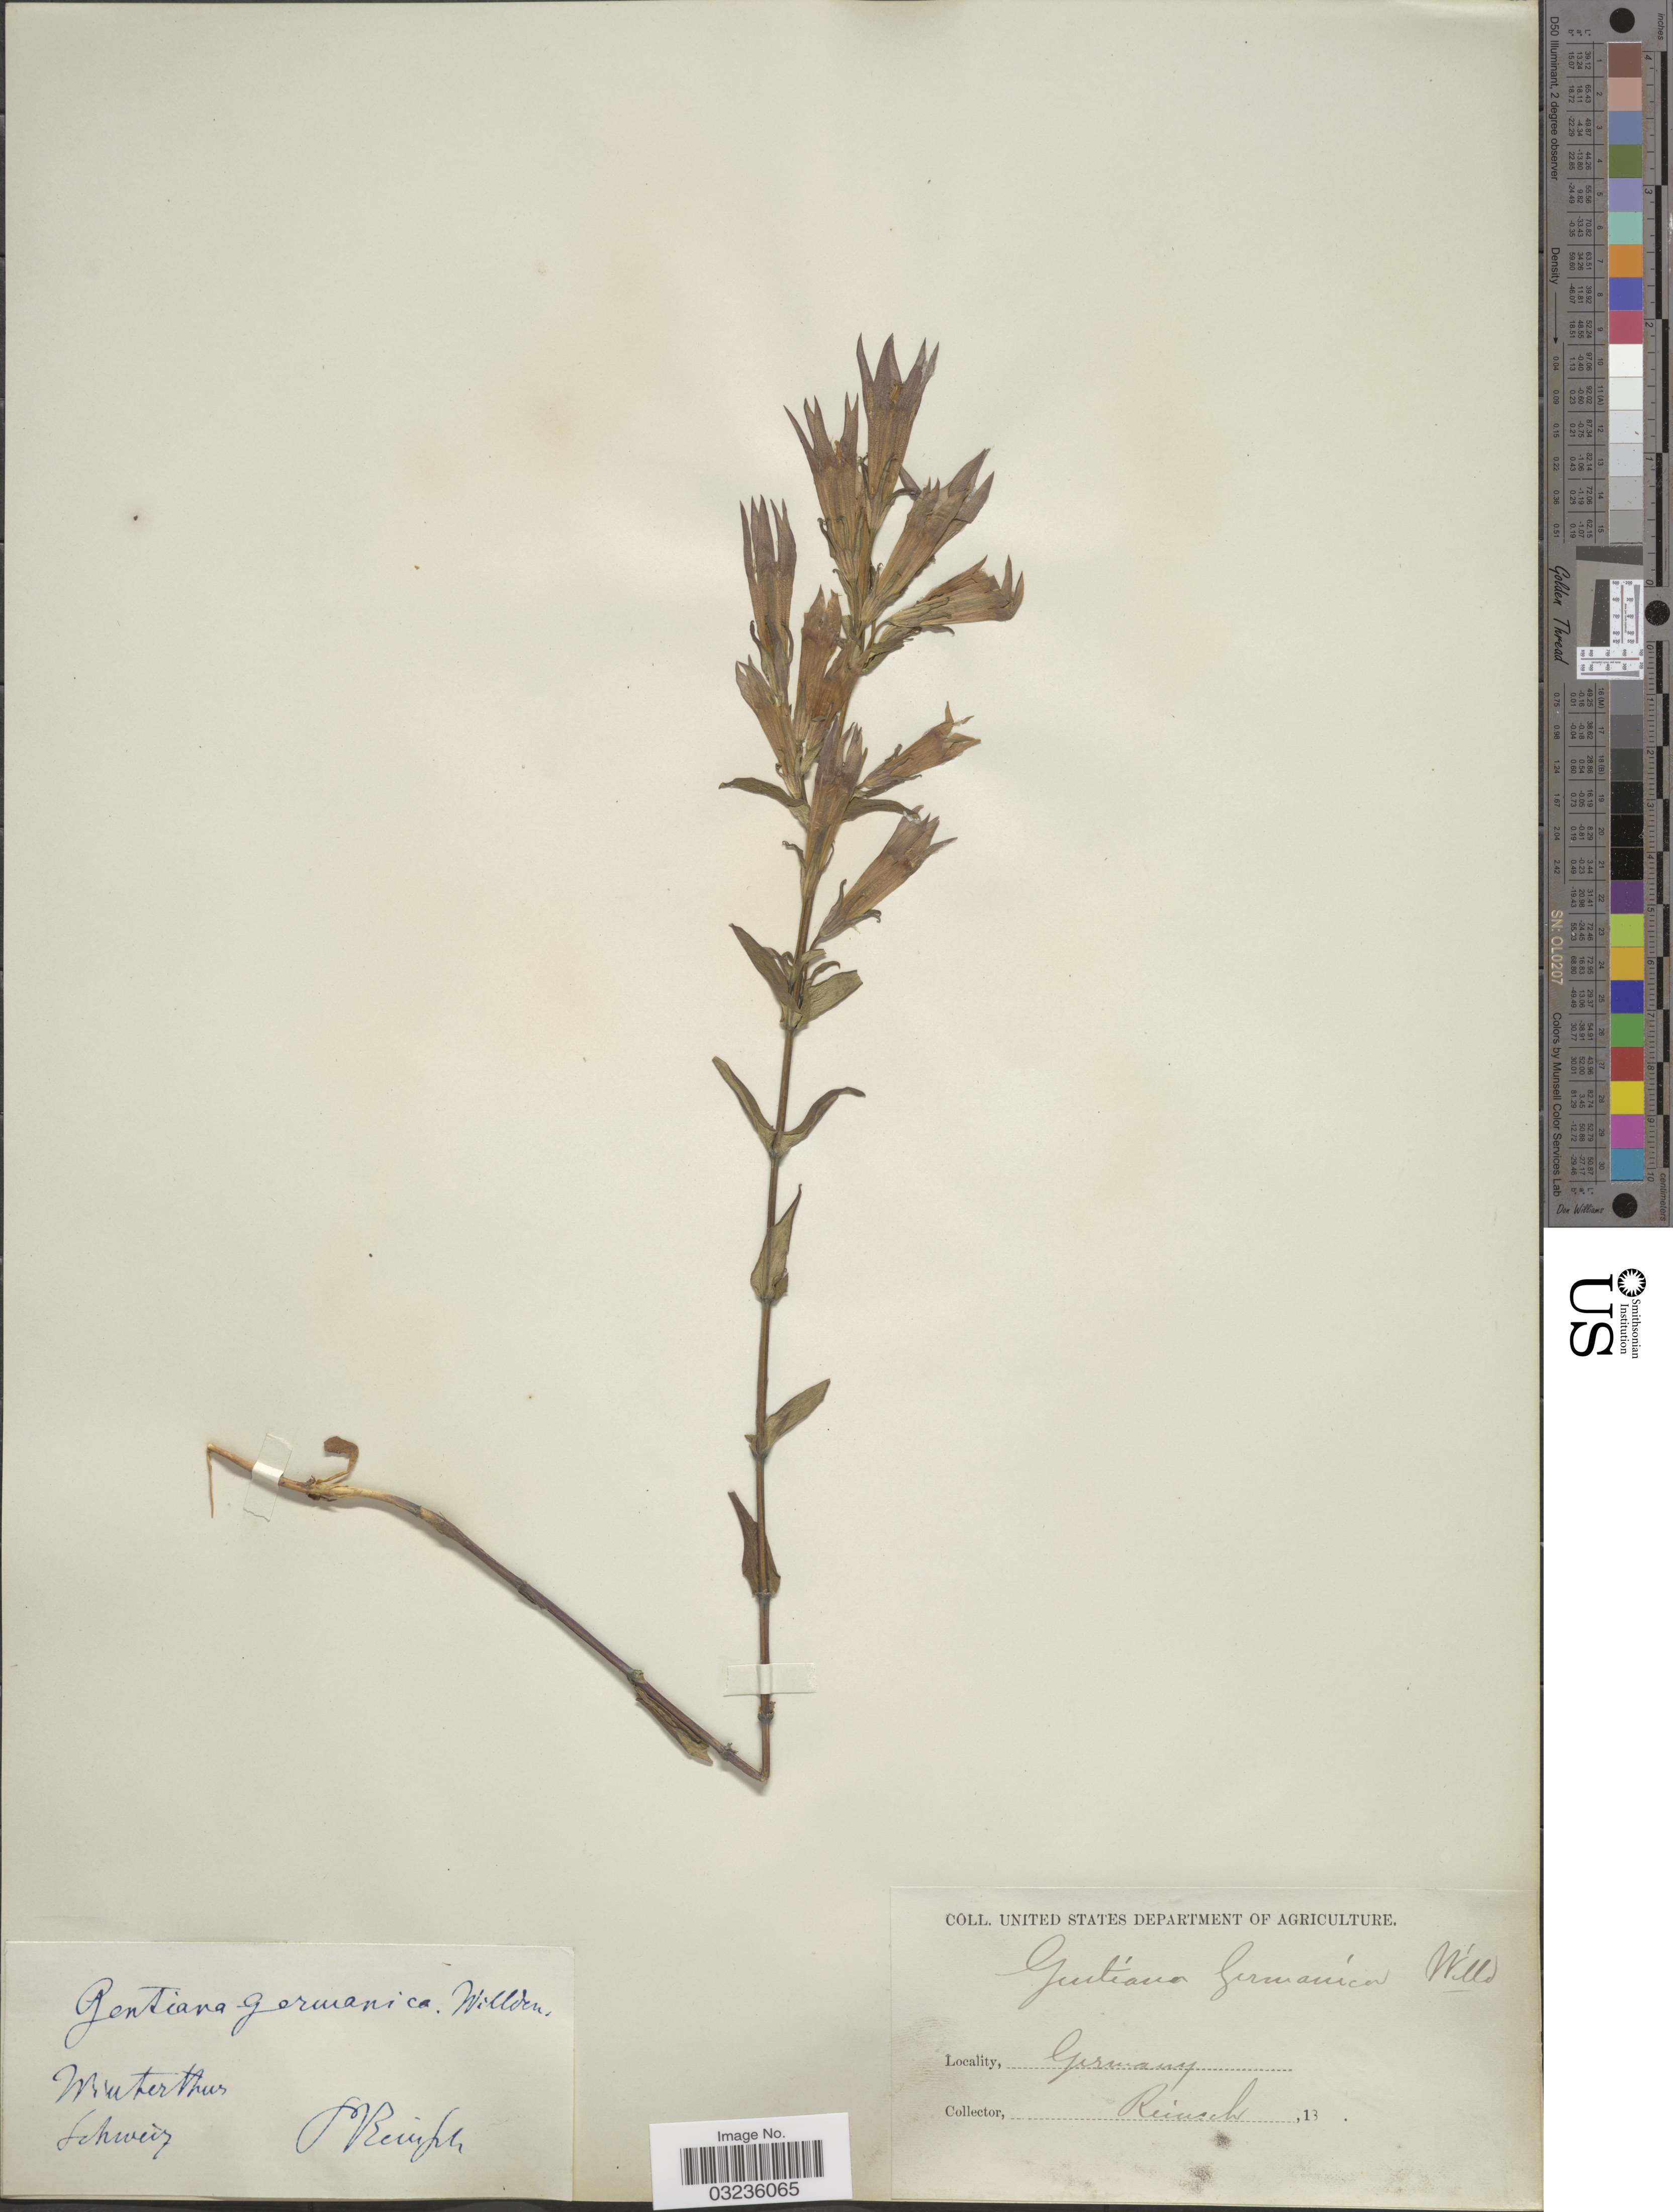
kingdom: Plantae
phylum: Tracheophyta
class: Magnoliopsida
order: Gentianales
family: Gentianaceae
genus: Gentiana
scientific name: Gentiana germanica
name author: Willd.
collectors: P. Reinsch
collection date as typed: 18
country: Germany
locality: Mutherthus [interpreted], Schweiz.